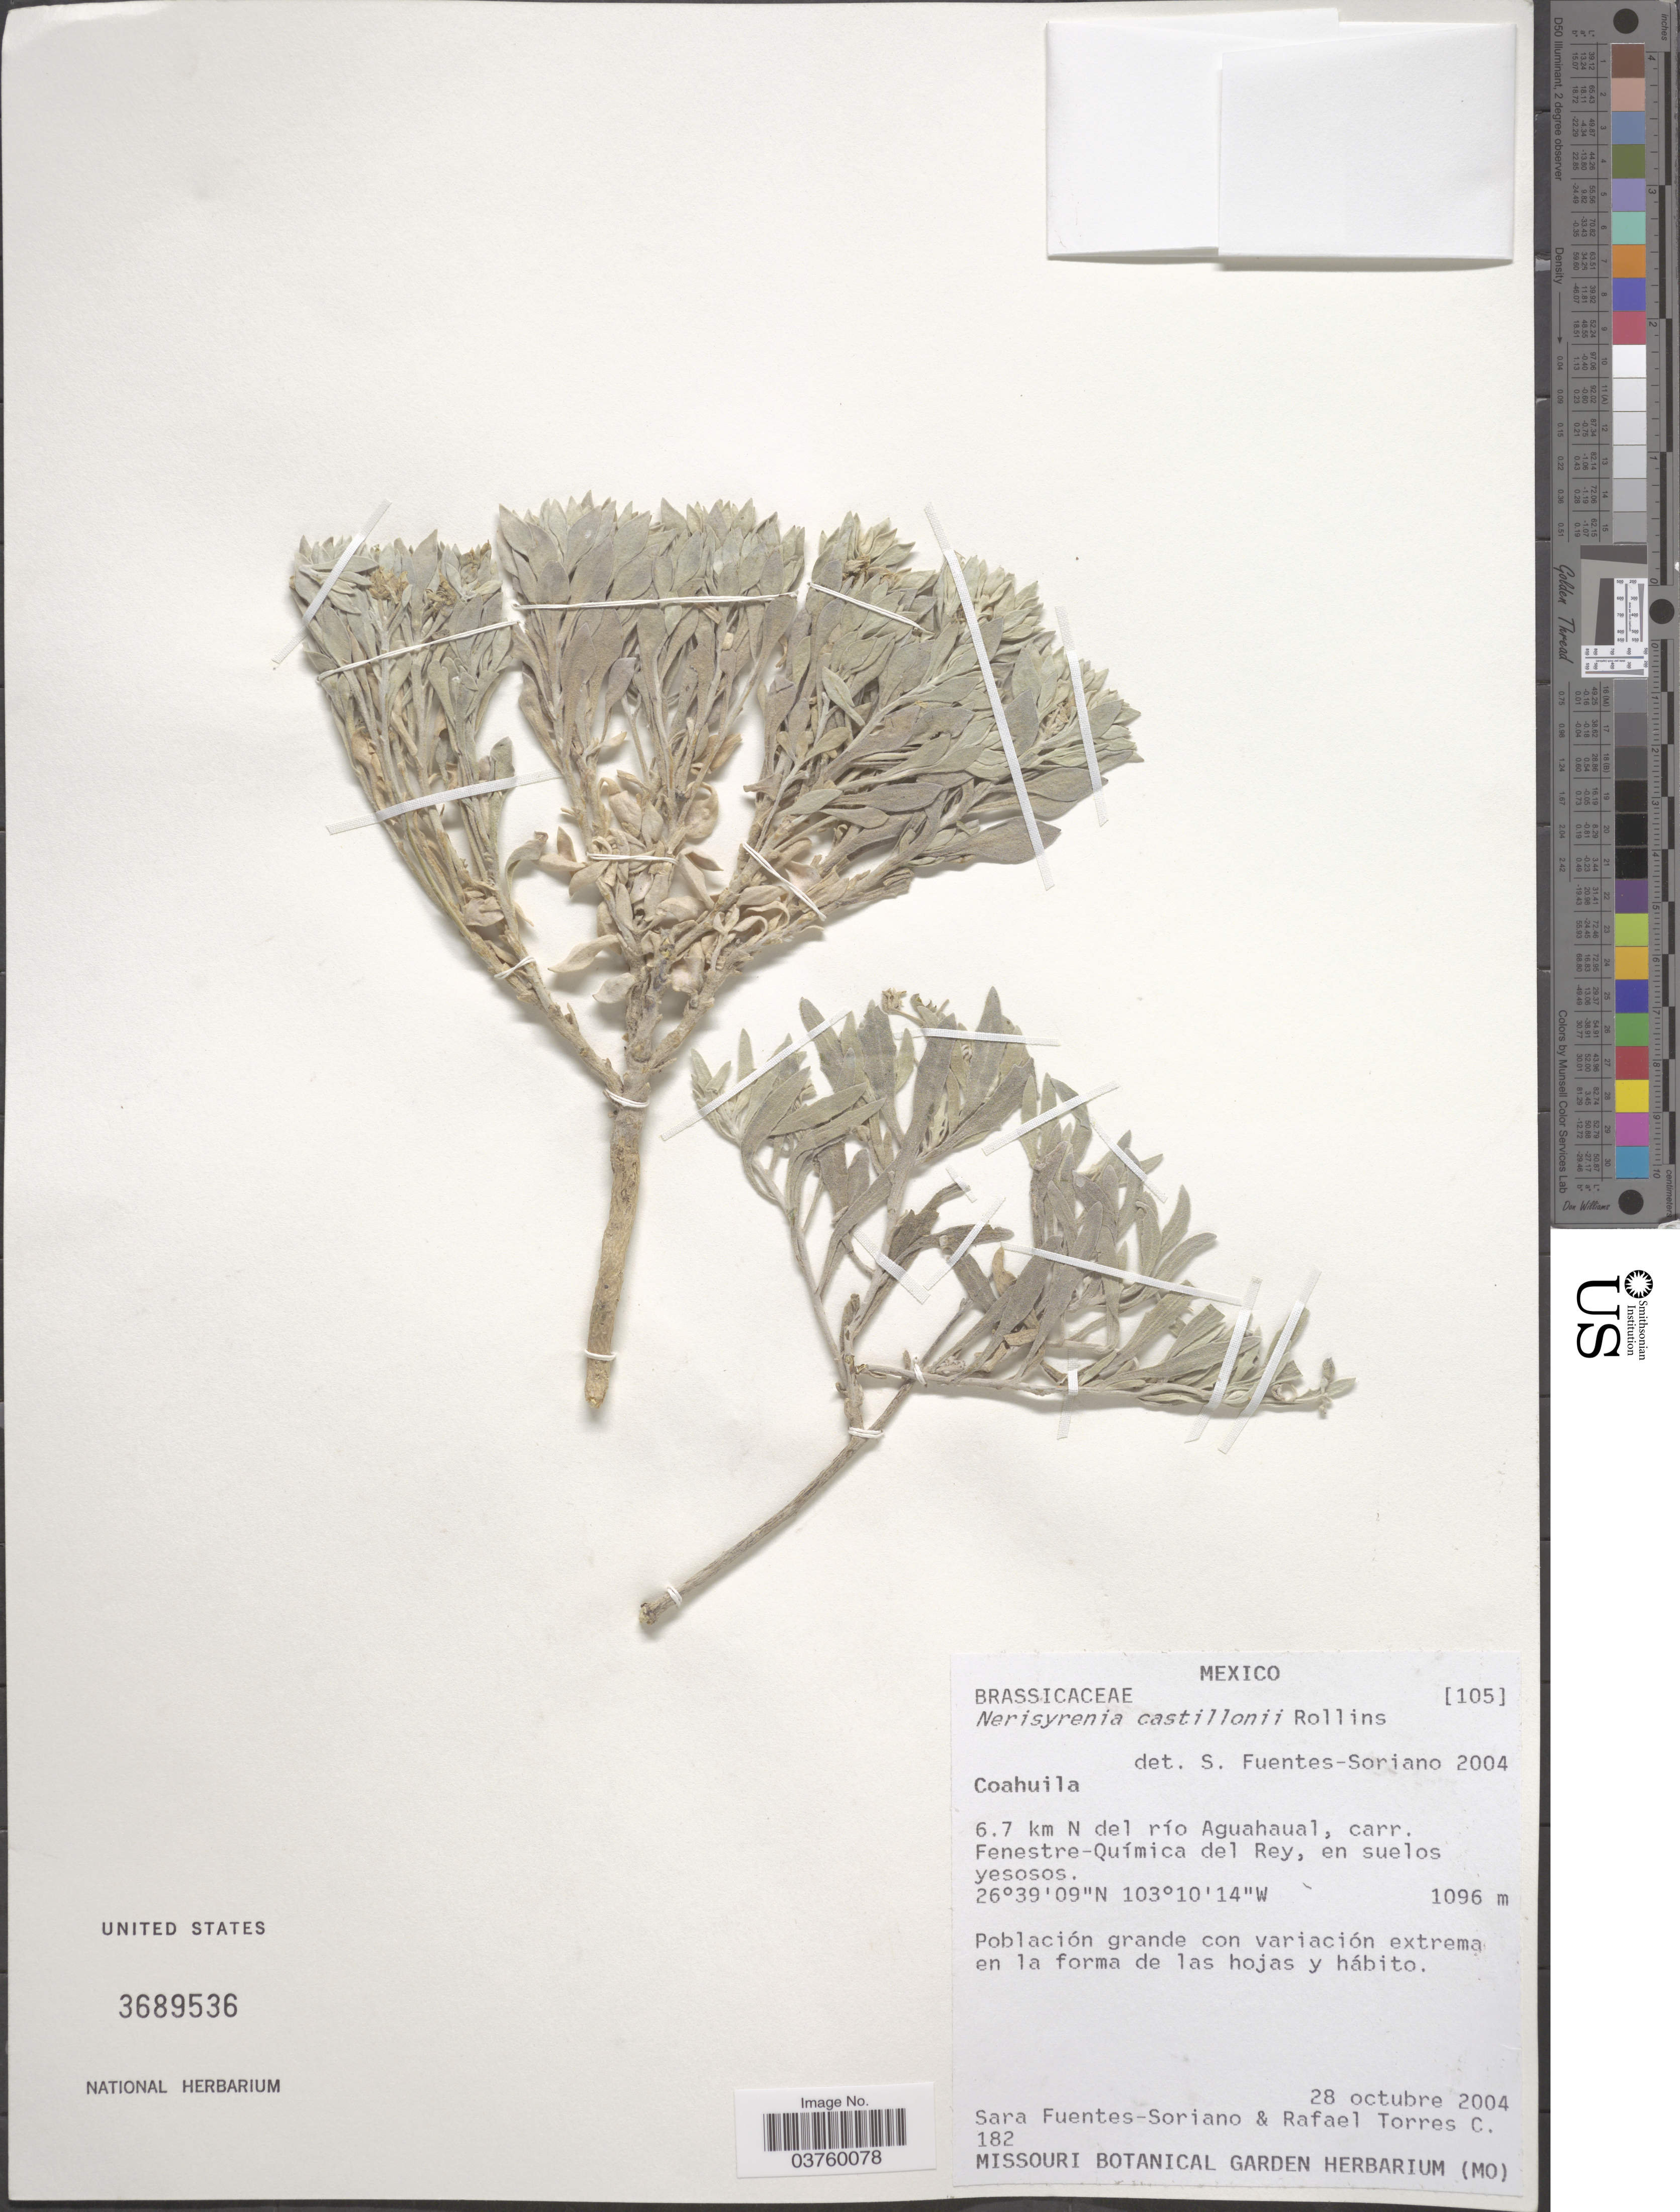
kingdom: Plantae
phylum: Tracheophyta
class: Magnoliopsida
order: Brassicales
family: Brassicaceae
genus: Nerisyrenia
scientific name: Nerisyrenia castillonii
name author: Rollins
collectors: S. Fuentes-Soriano & R. Torres C.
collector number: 182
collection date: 2004-10-28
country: Mexico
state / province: Coahuila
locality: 6.7 km N del río Aguahaual, carr. Fenestre-Química del Rey.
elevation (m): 1096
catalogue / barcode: US 3689536